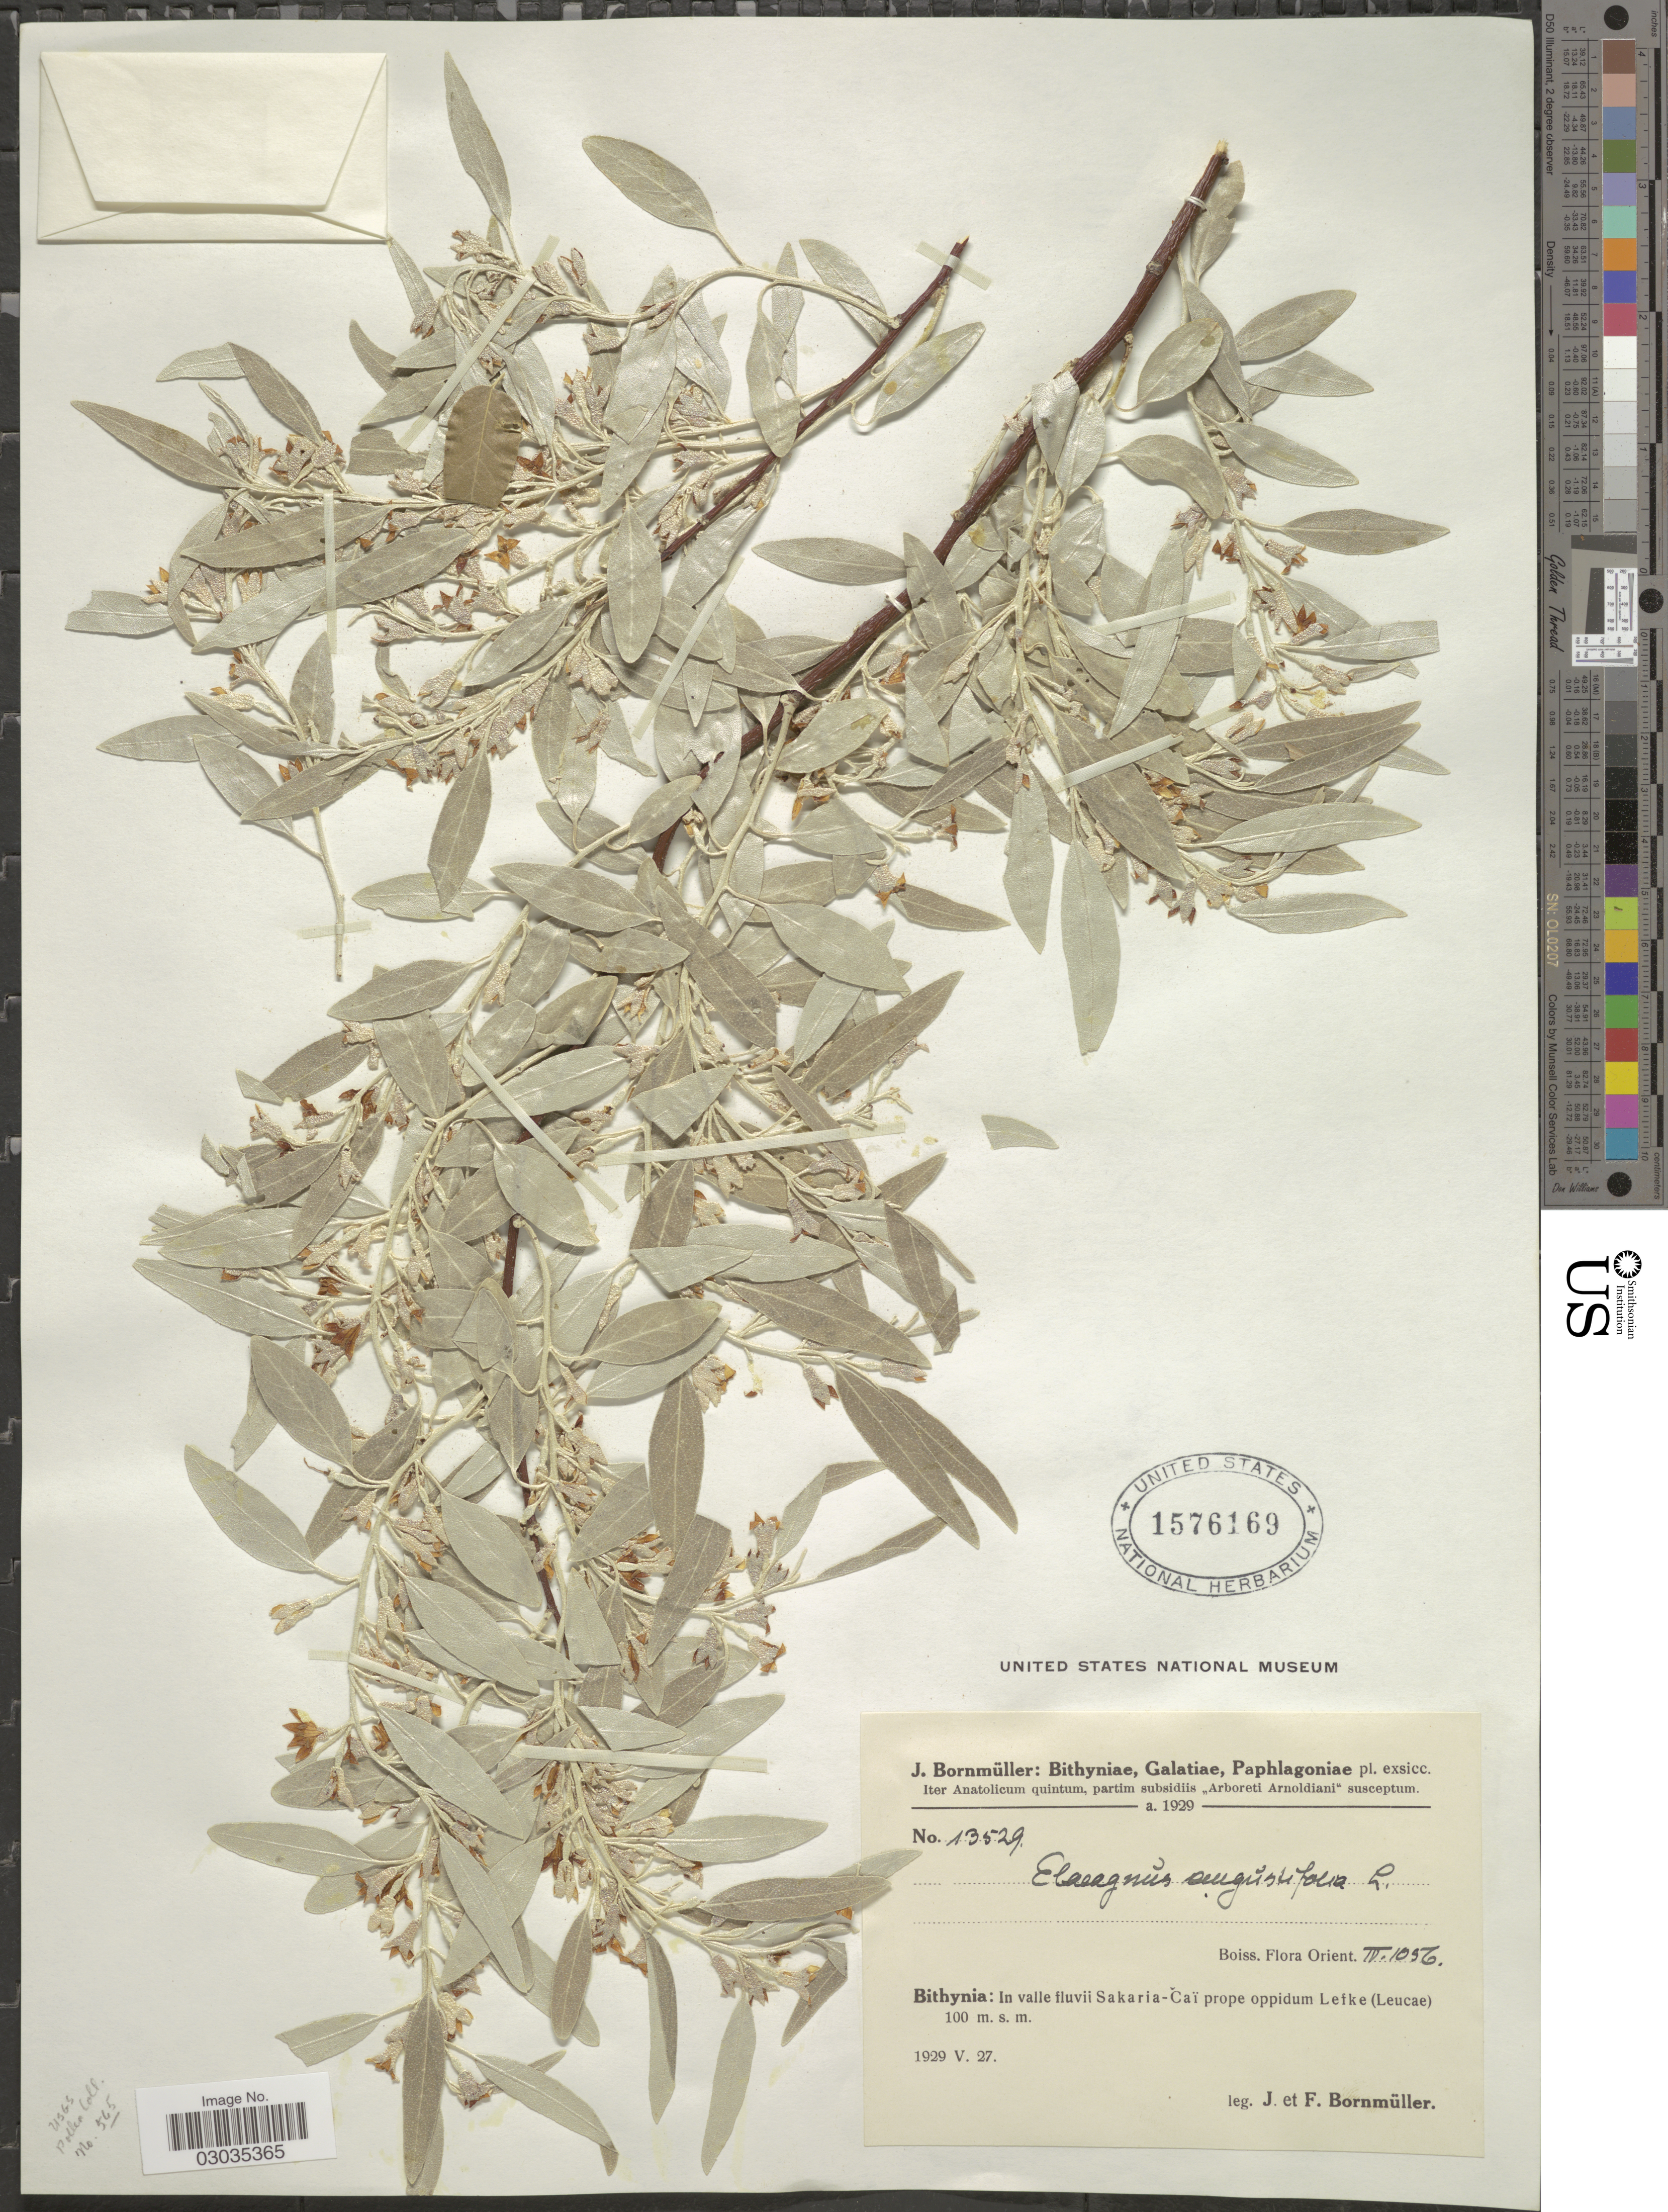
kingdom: Plantae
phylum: Tracheophyta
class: Magnoliopsida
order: Rosales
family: Elaeagnaceae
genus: Elaeagnus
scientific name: Elaeagnus angustifolia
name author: L.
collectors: J. Bornmüller & F. Bornmüller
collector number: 13529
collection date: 1929-05-27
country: Turkey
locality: Bithynia: In valle fluvii Sakaria-Caï prope oppidum Lefke (Leucae).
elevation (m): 100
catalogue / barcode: US 1576169